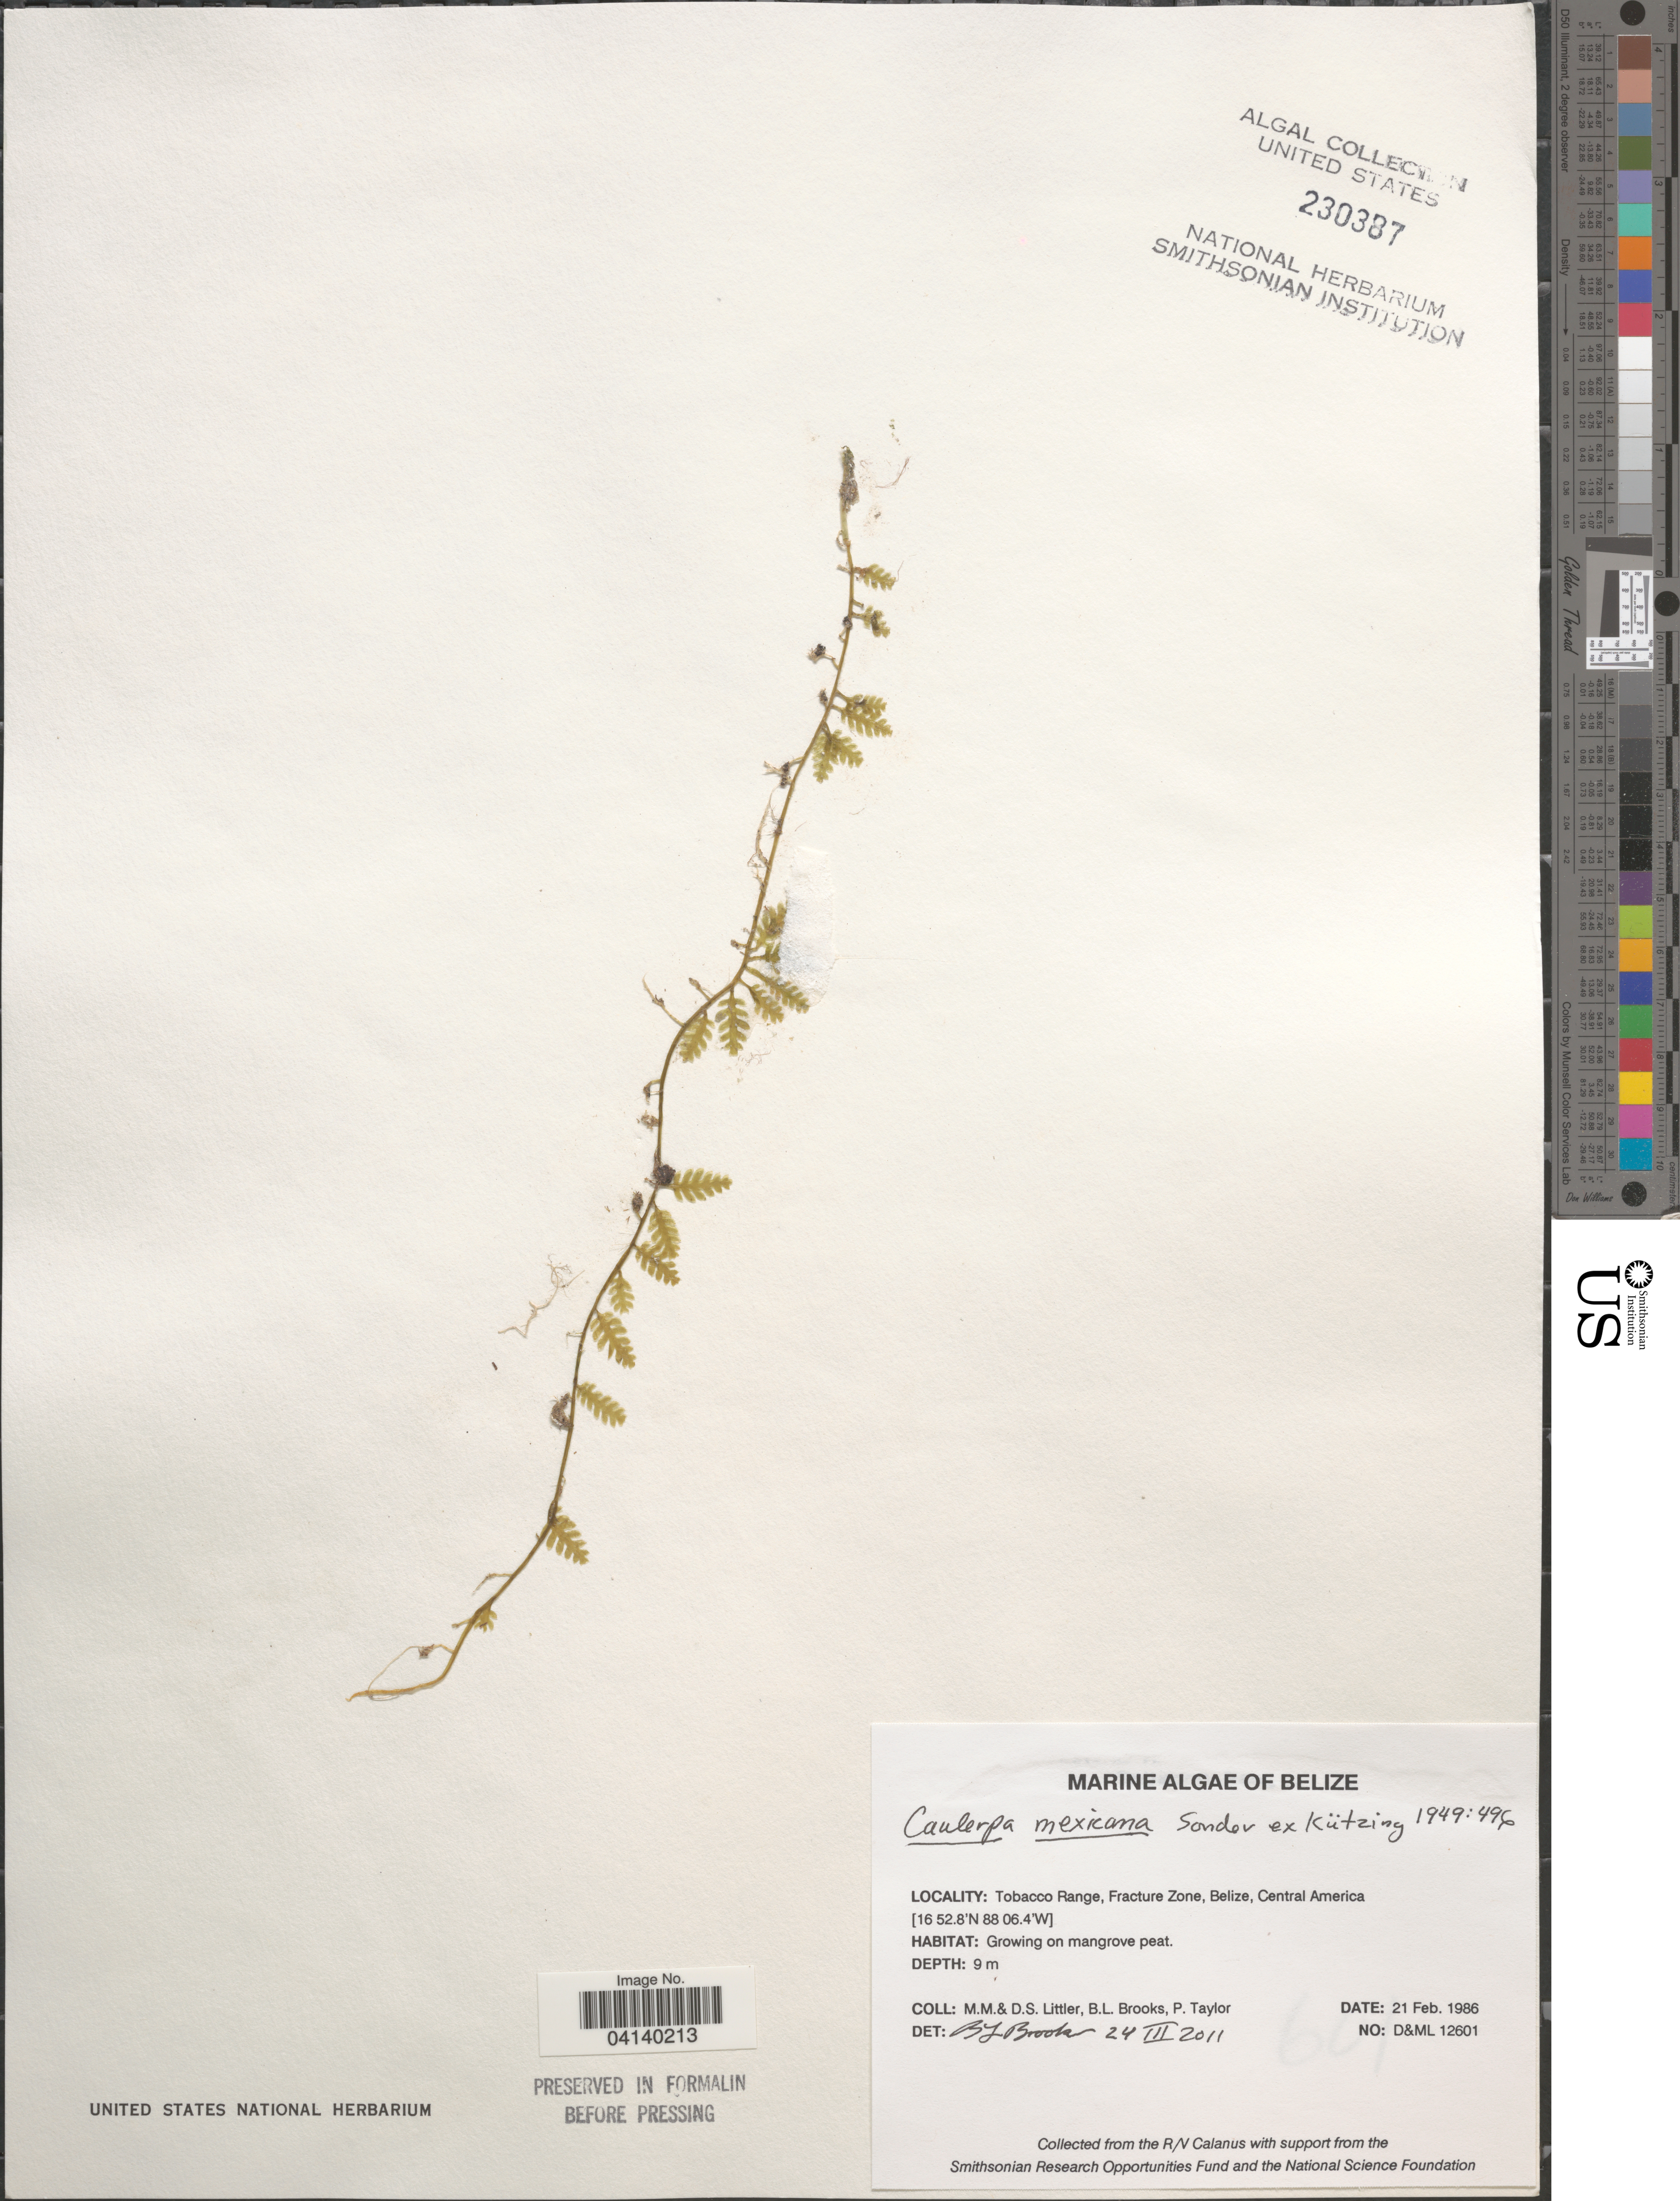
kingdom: Plantae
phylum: Chlorophyta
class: Ulvophyceae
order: Bryopsidales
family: Caulerpaceae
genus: Caulerpa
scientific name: Caulerpa mexicana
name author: Sond. ex Kütz.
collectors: D. S. Littler, B. Brooks & P. Taylor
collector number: D&ML12601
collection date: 1986-02-21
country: Belize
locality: Tobacco Range, Fracture Zone.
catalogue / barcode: US 230387